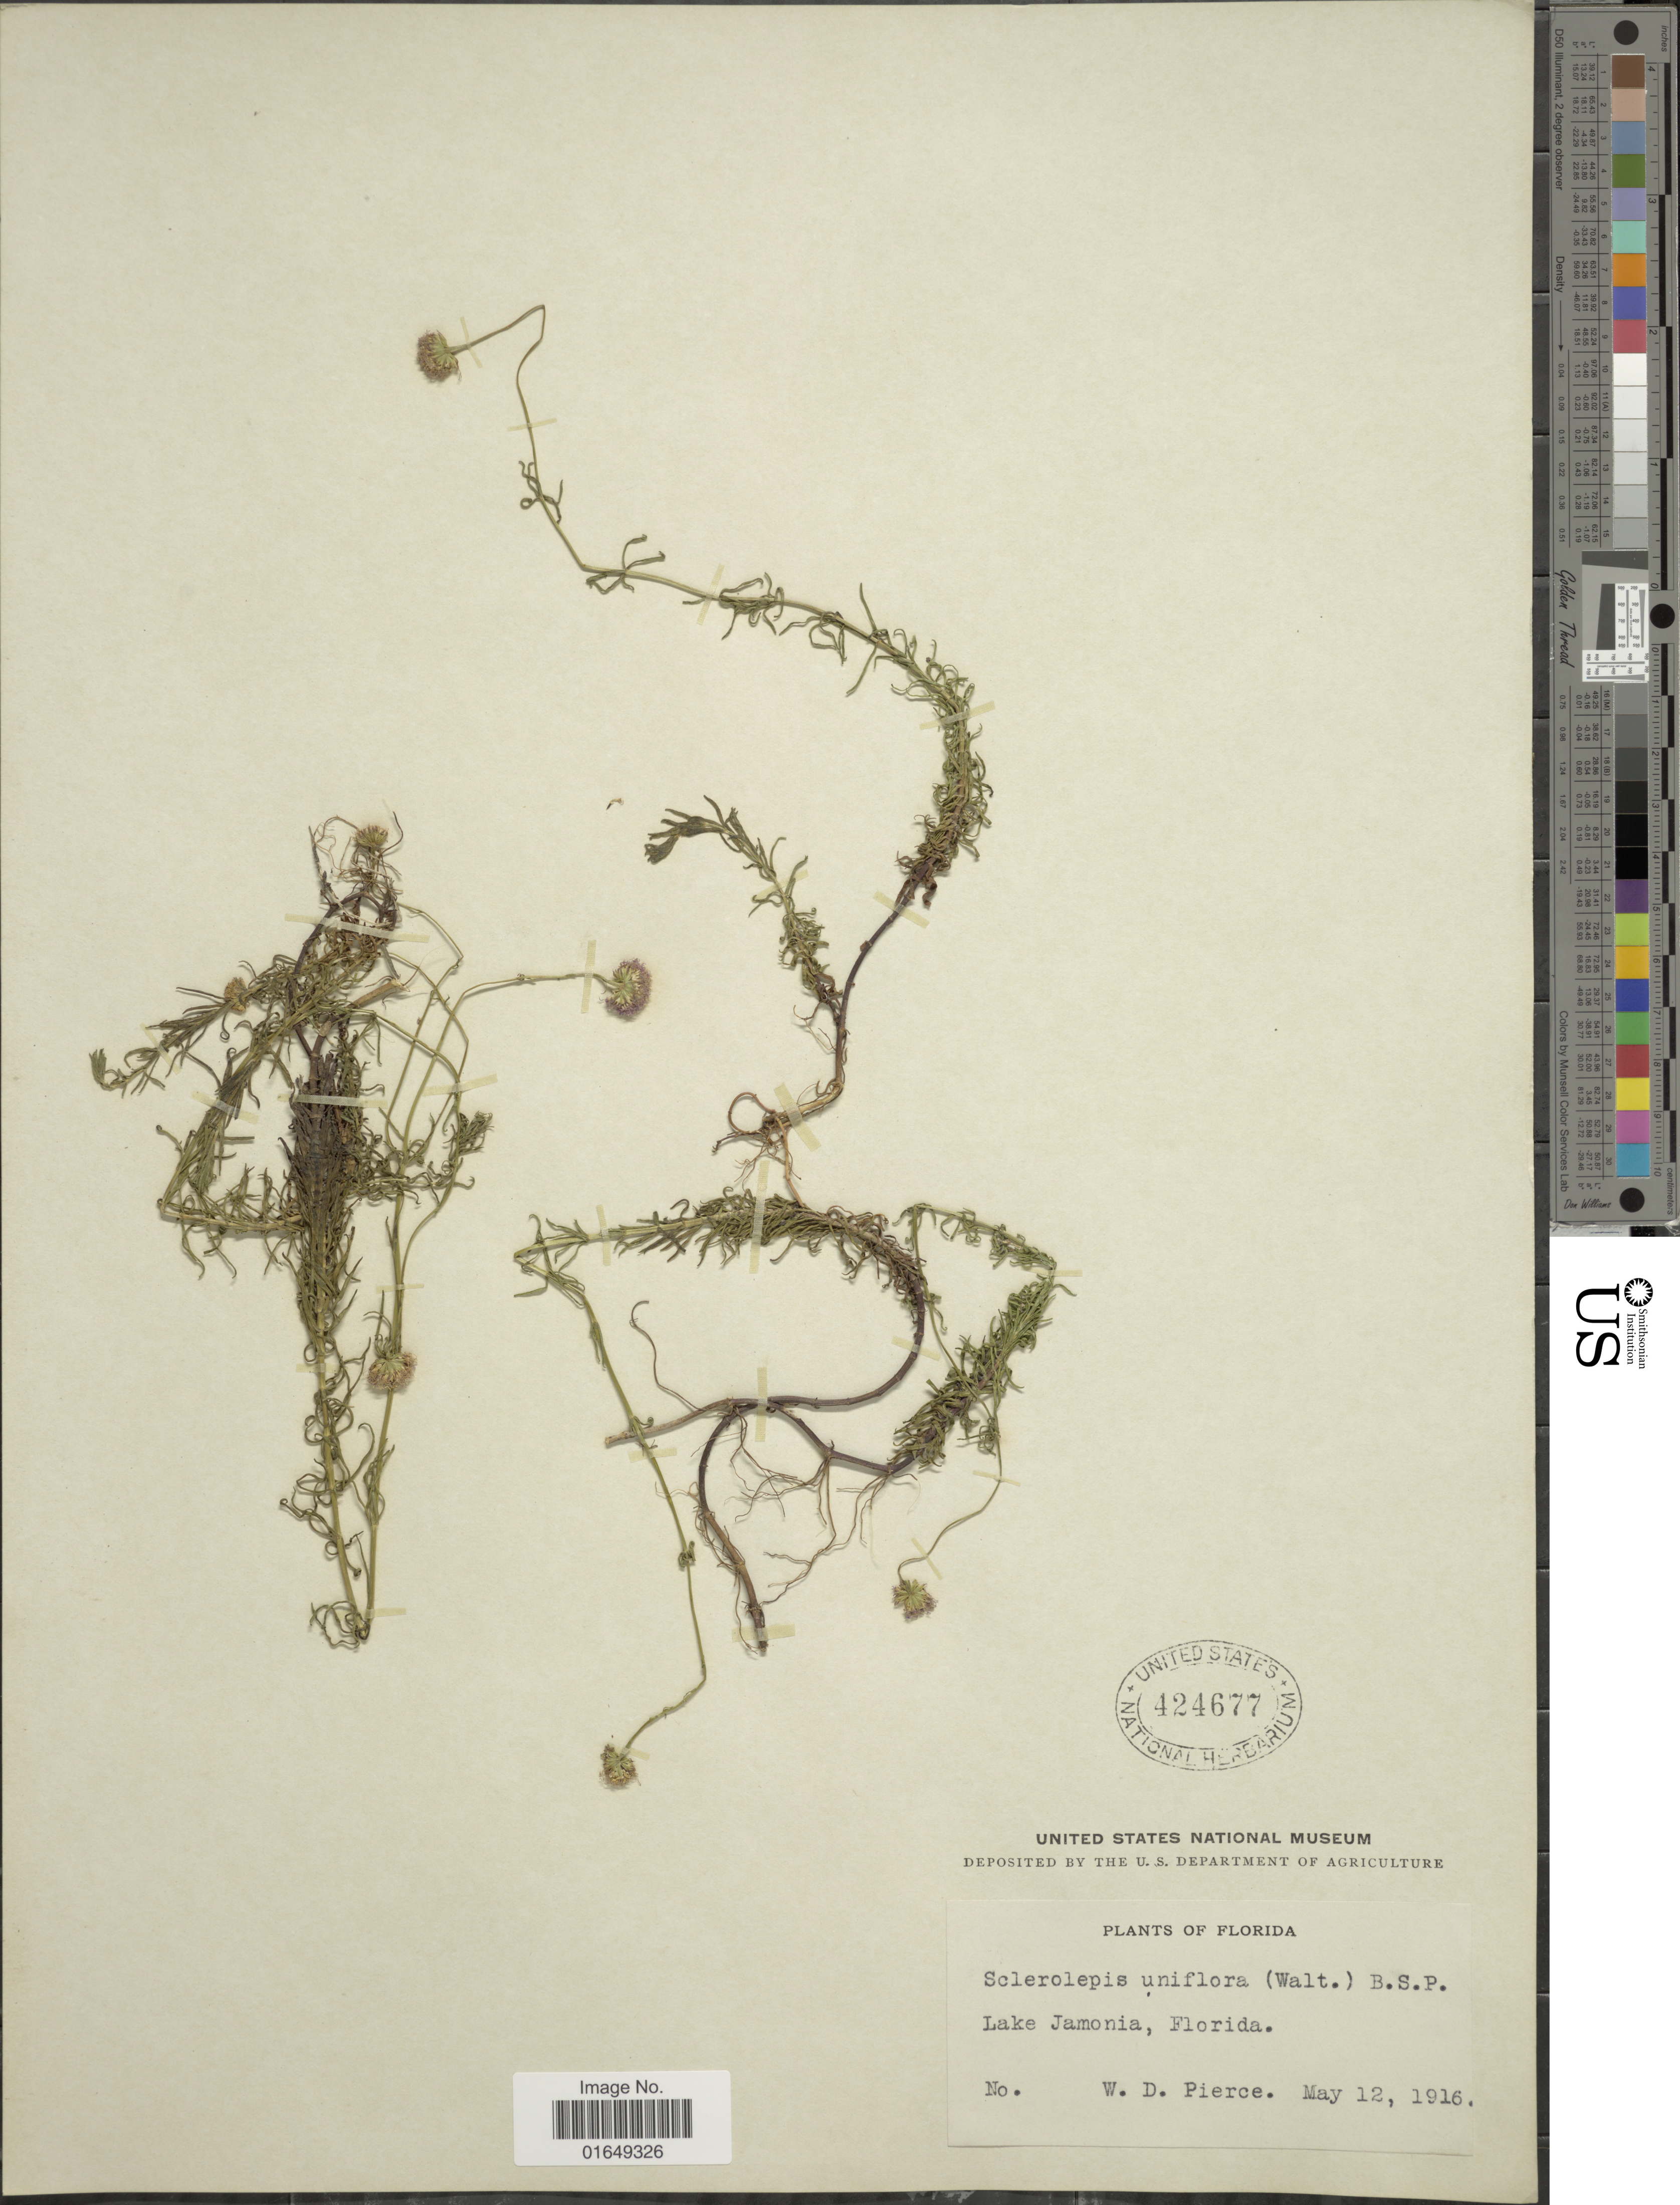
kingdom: Plantae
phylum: Tracheophyta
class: Magnoliopsida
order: Asterales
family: Asteraceae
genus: Sclerolepis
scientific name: Sclerolepis uniflora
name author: (Walter) Britton et al.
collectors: W. Pierce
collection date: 1916-05-12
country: United States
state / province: Florida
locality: Lake Jamonia.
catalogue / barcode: US 424677